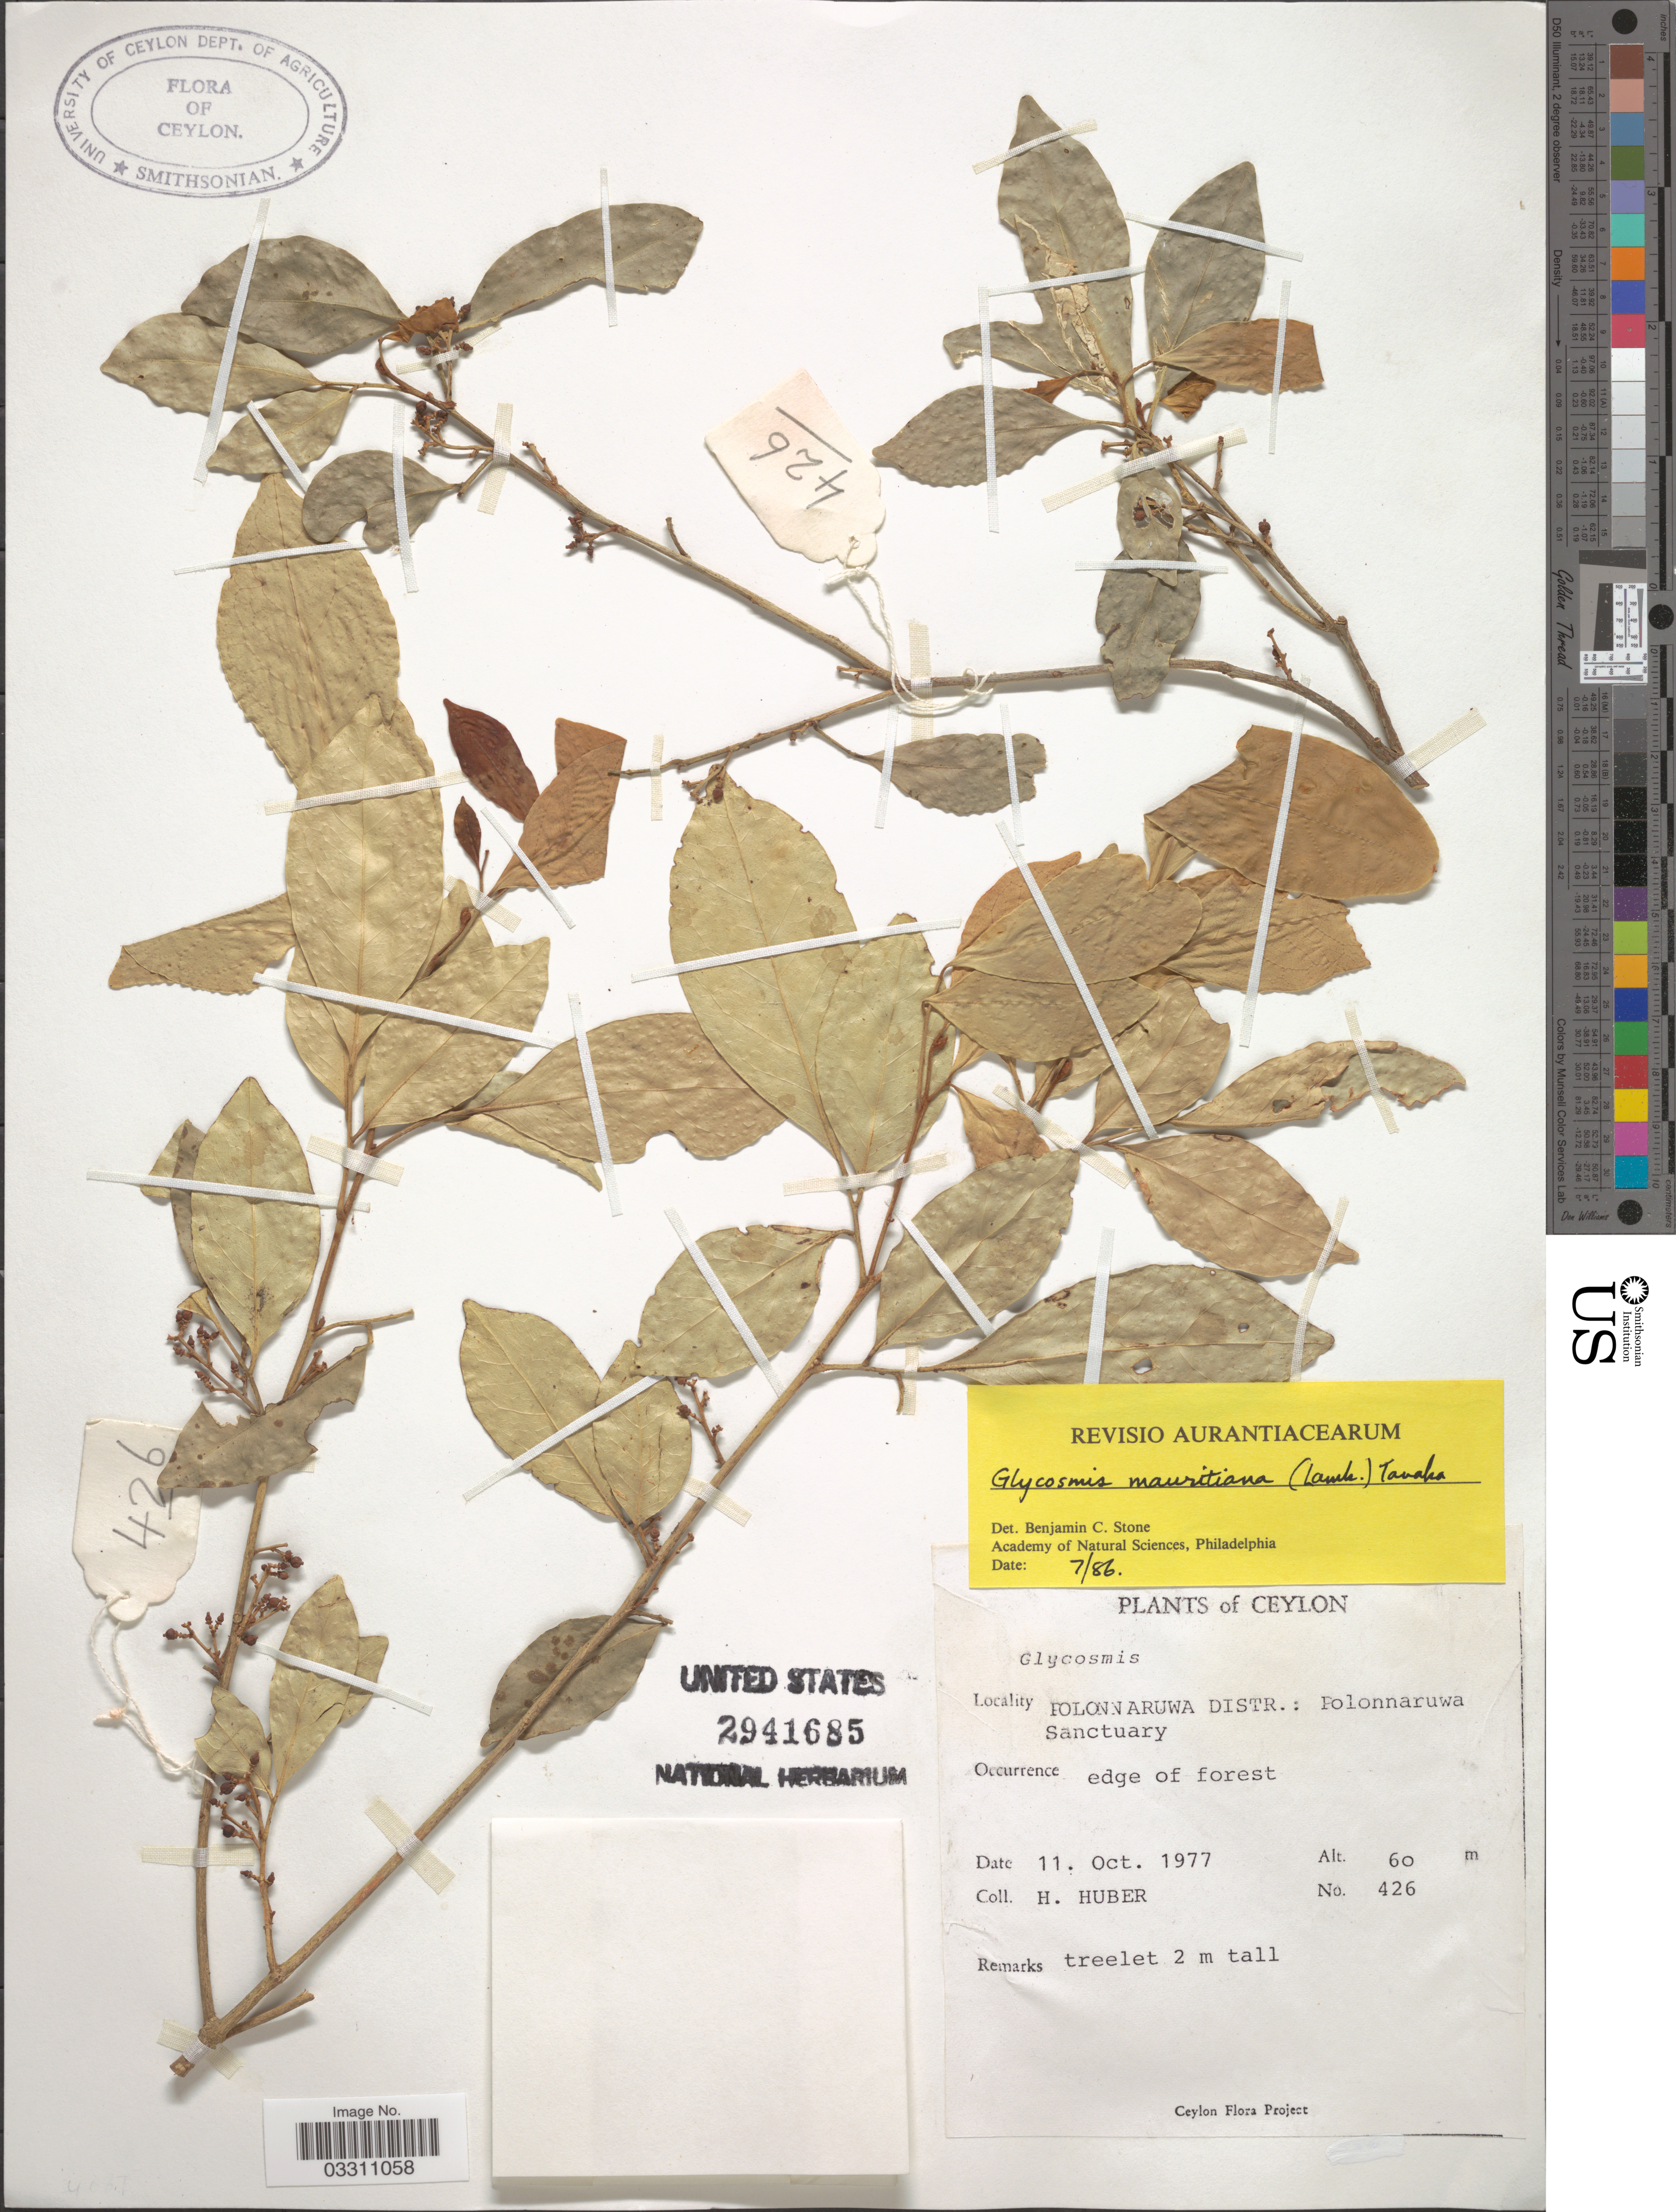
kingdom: Plantae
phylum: Tracheophyta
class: Magnoliopsida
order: Sapindales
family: Rutaceae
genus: Glycosmis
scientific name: Glycosmis mauritiana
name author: (Lamkey) Tanaka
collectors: H. Huber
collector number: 426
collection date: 1977-10-11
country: Sri Lanka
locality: Ceylon, Polonnaruwa Distr.: Polonnaruwa Sanctuary.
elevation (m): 60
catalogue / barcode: US 2941685